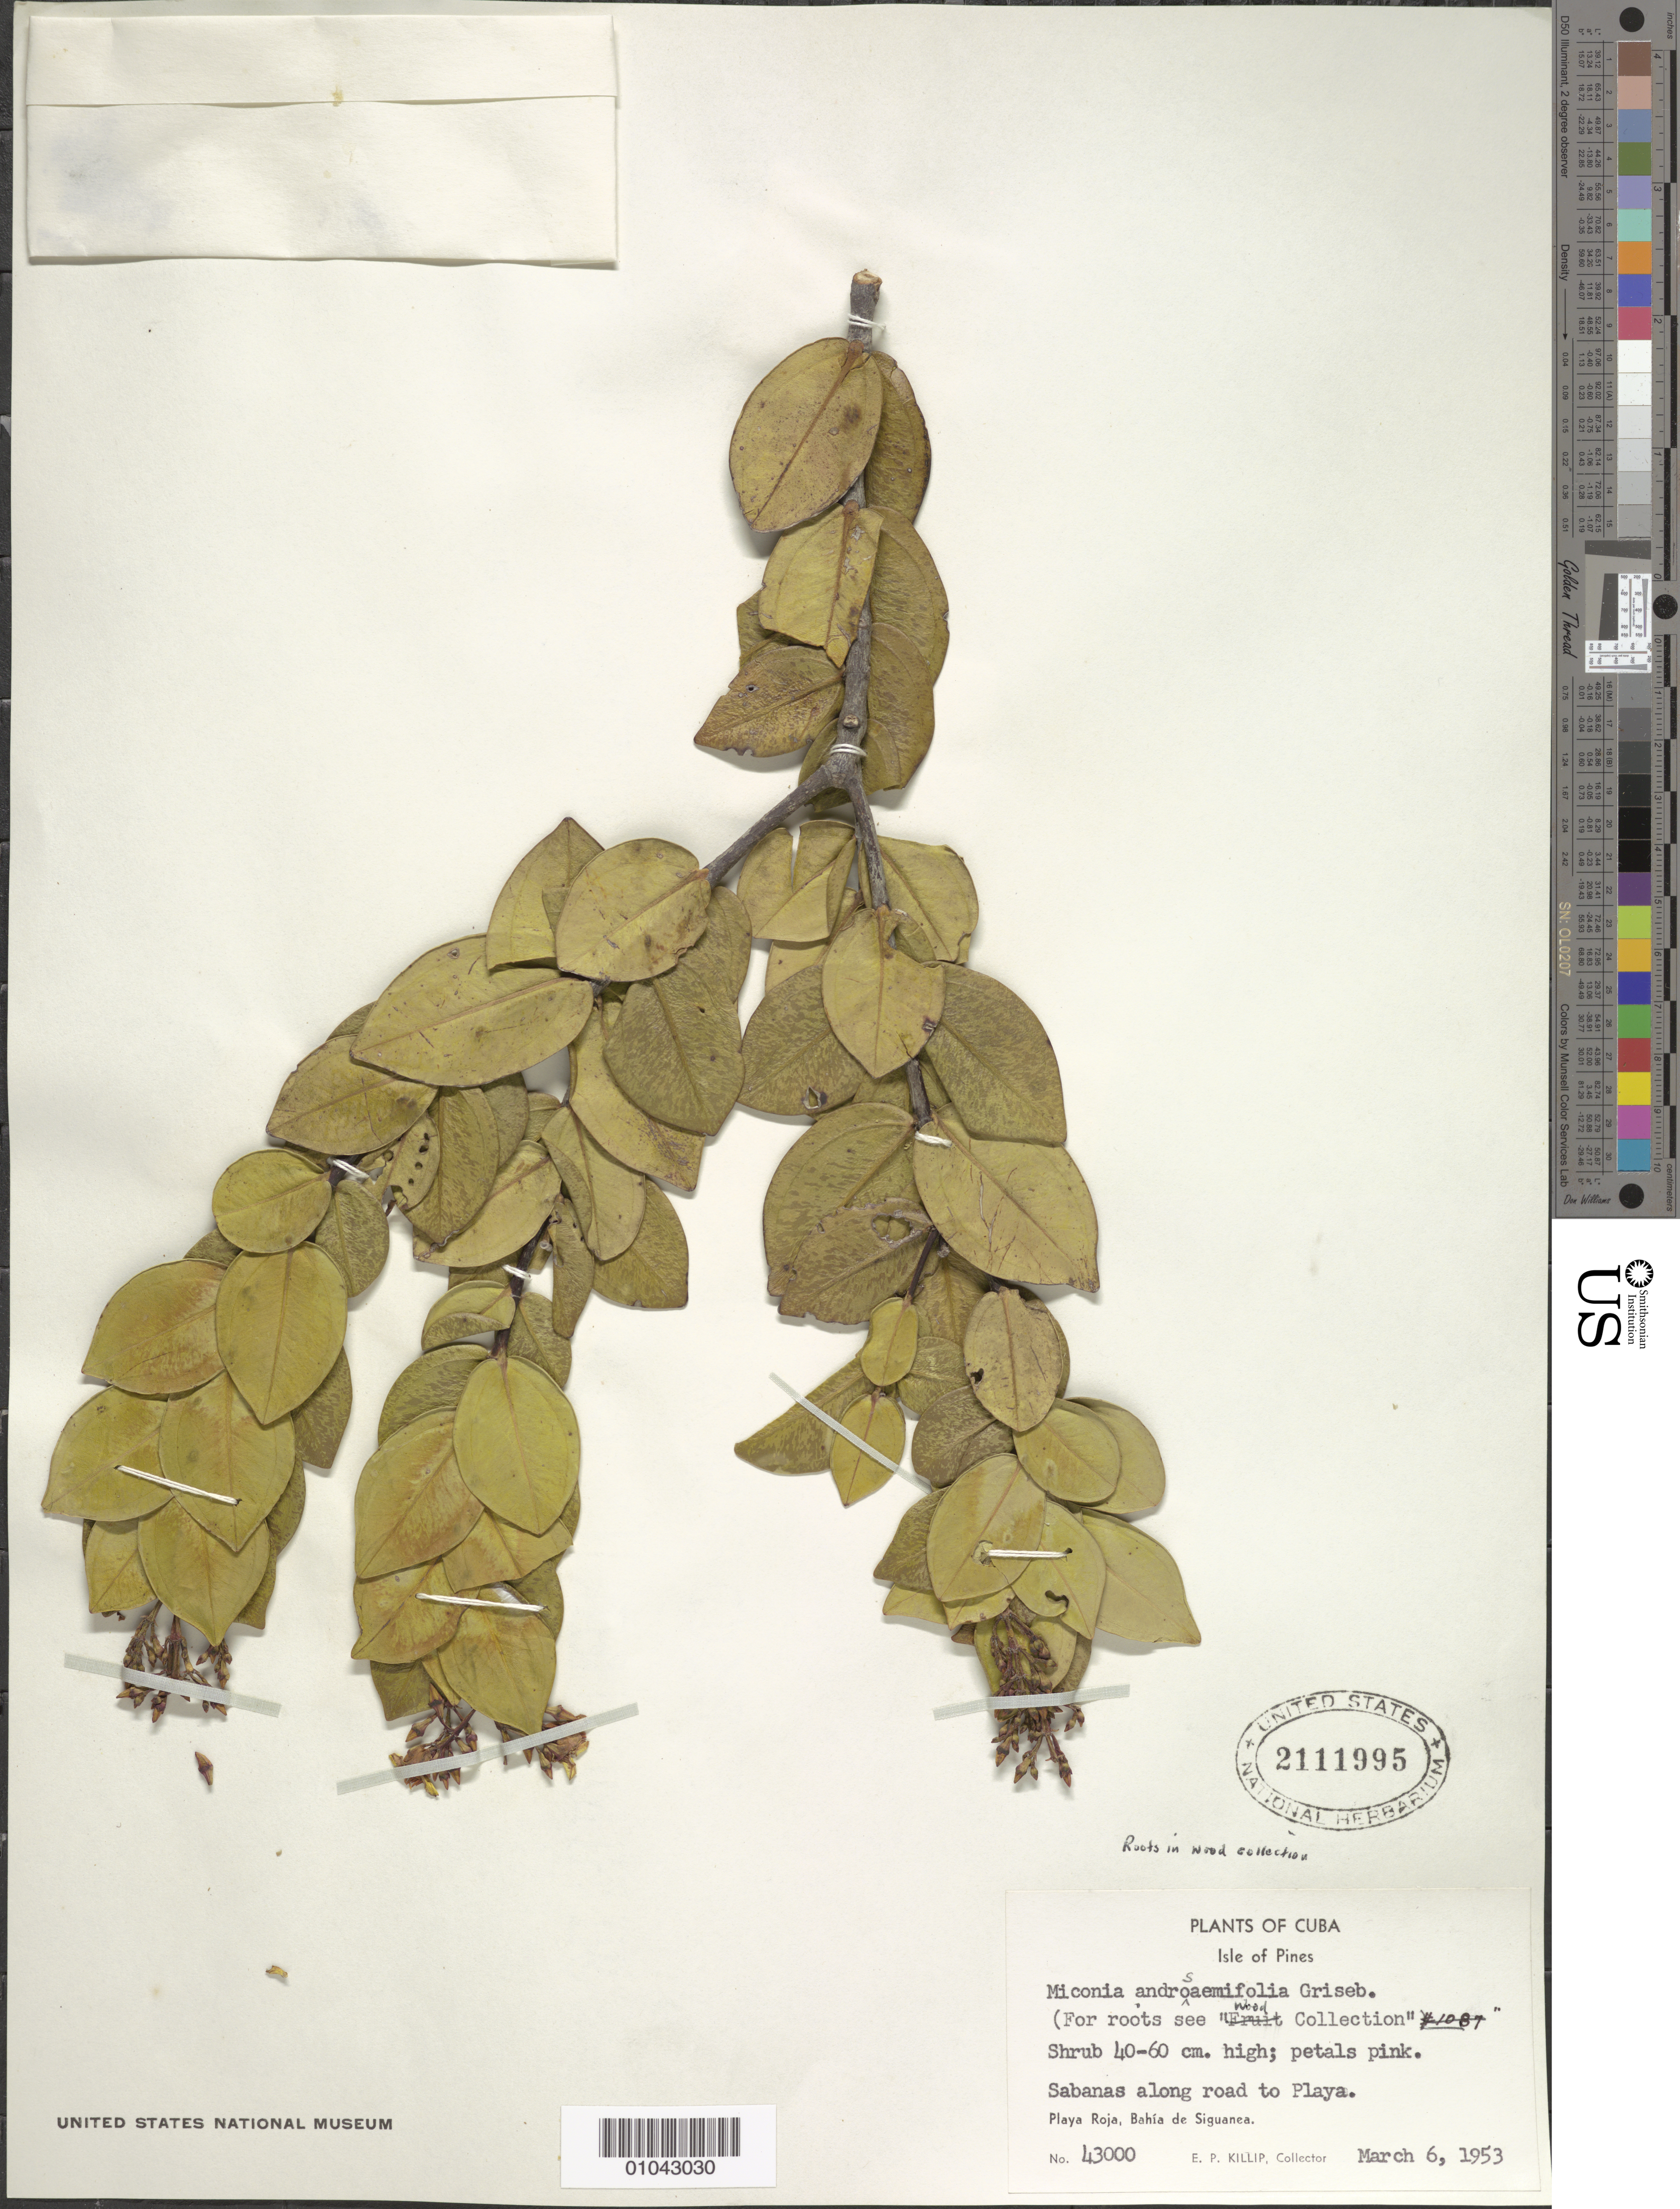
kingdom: Plantae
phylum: Tracheophyta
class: Magnoliopsida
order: Myrtales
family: Melastomataceae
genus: Miconia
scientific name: Miconia androsaemifolia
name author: Griseb.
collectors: E. P. Killip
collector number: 43000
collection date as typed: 06 Mar 1953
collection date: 1953-03-06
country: Cuba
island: Isla de la Juventud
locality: Playa Roja, Bahia de Siguanea, along road to Playa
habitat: Savanas along road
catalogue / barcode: US 2111995